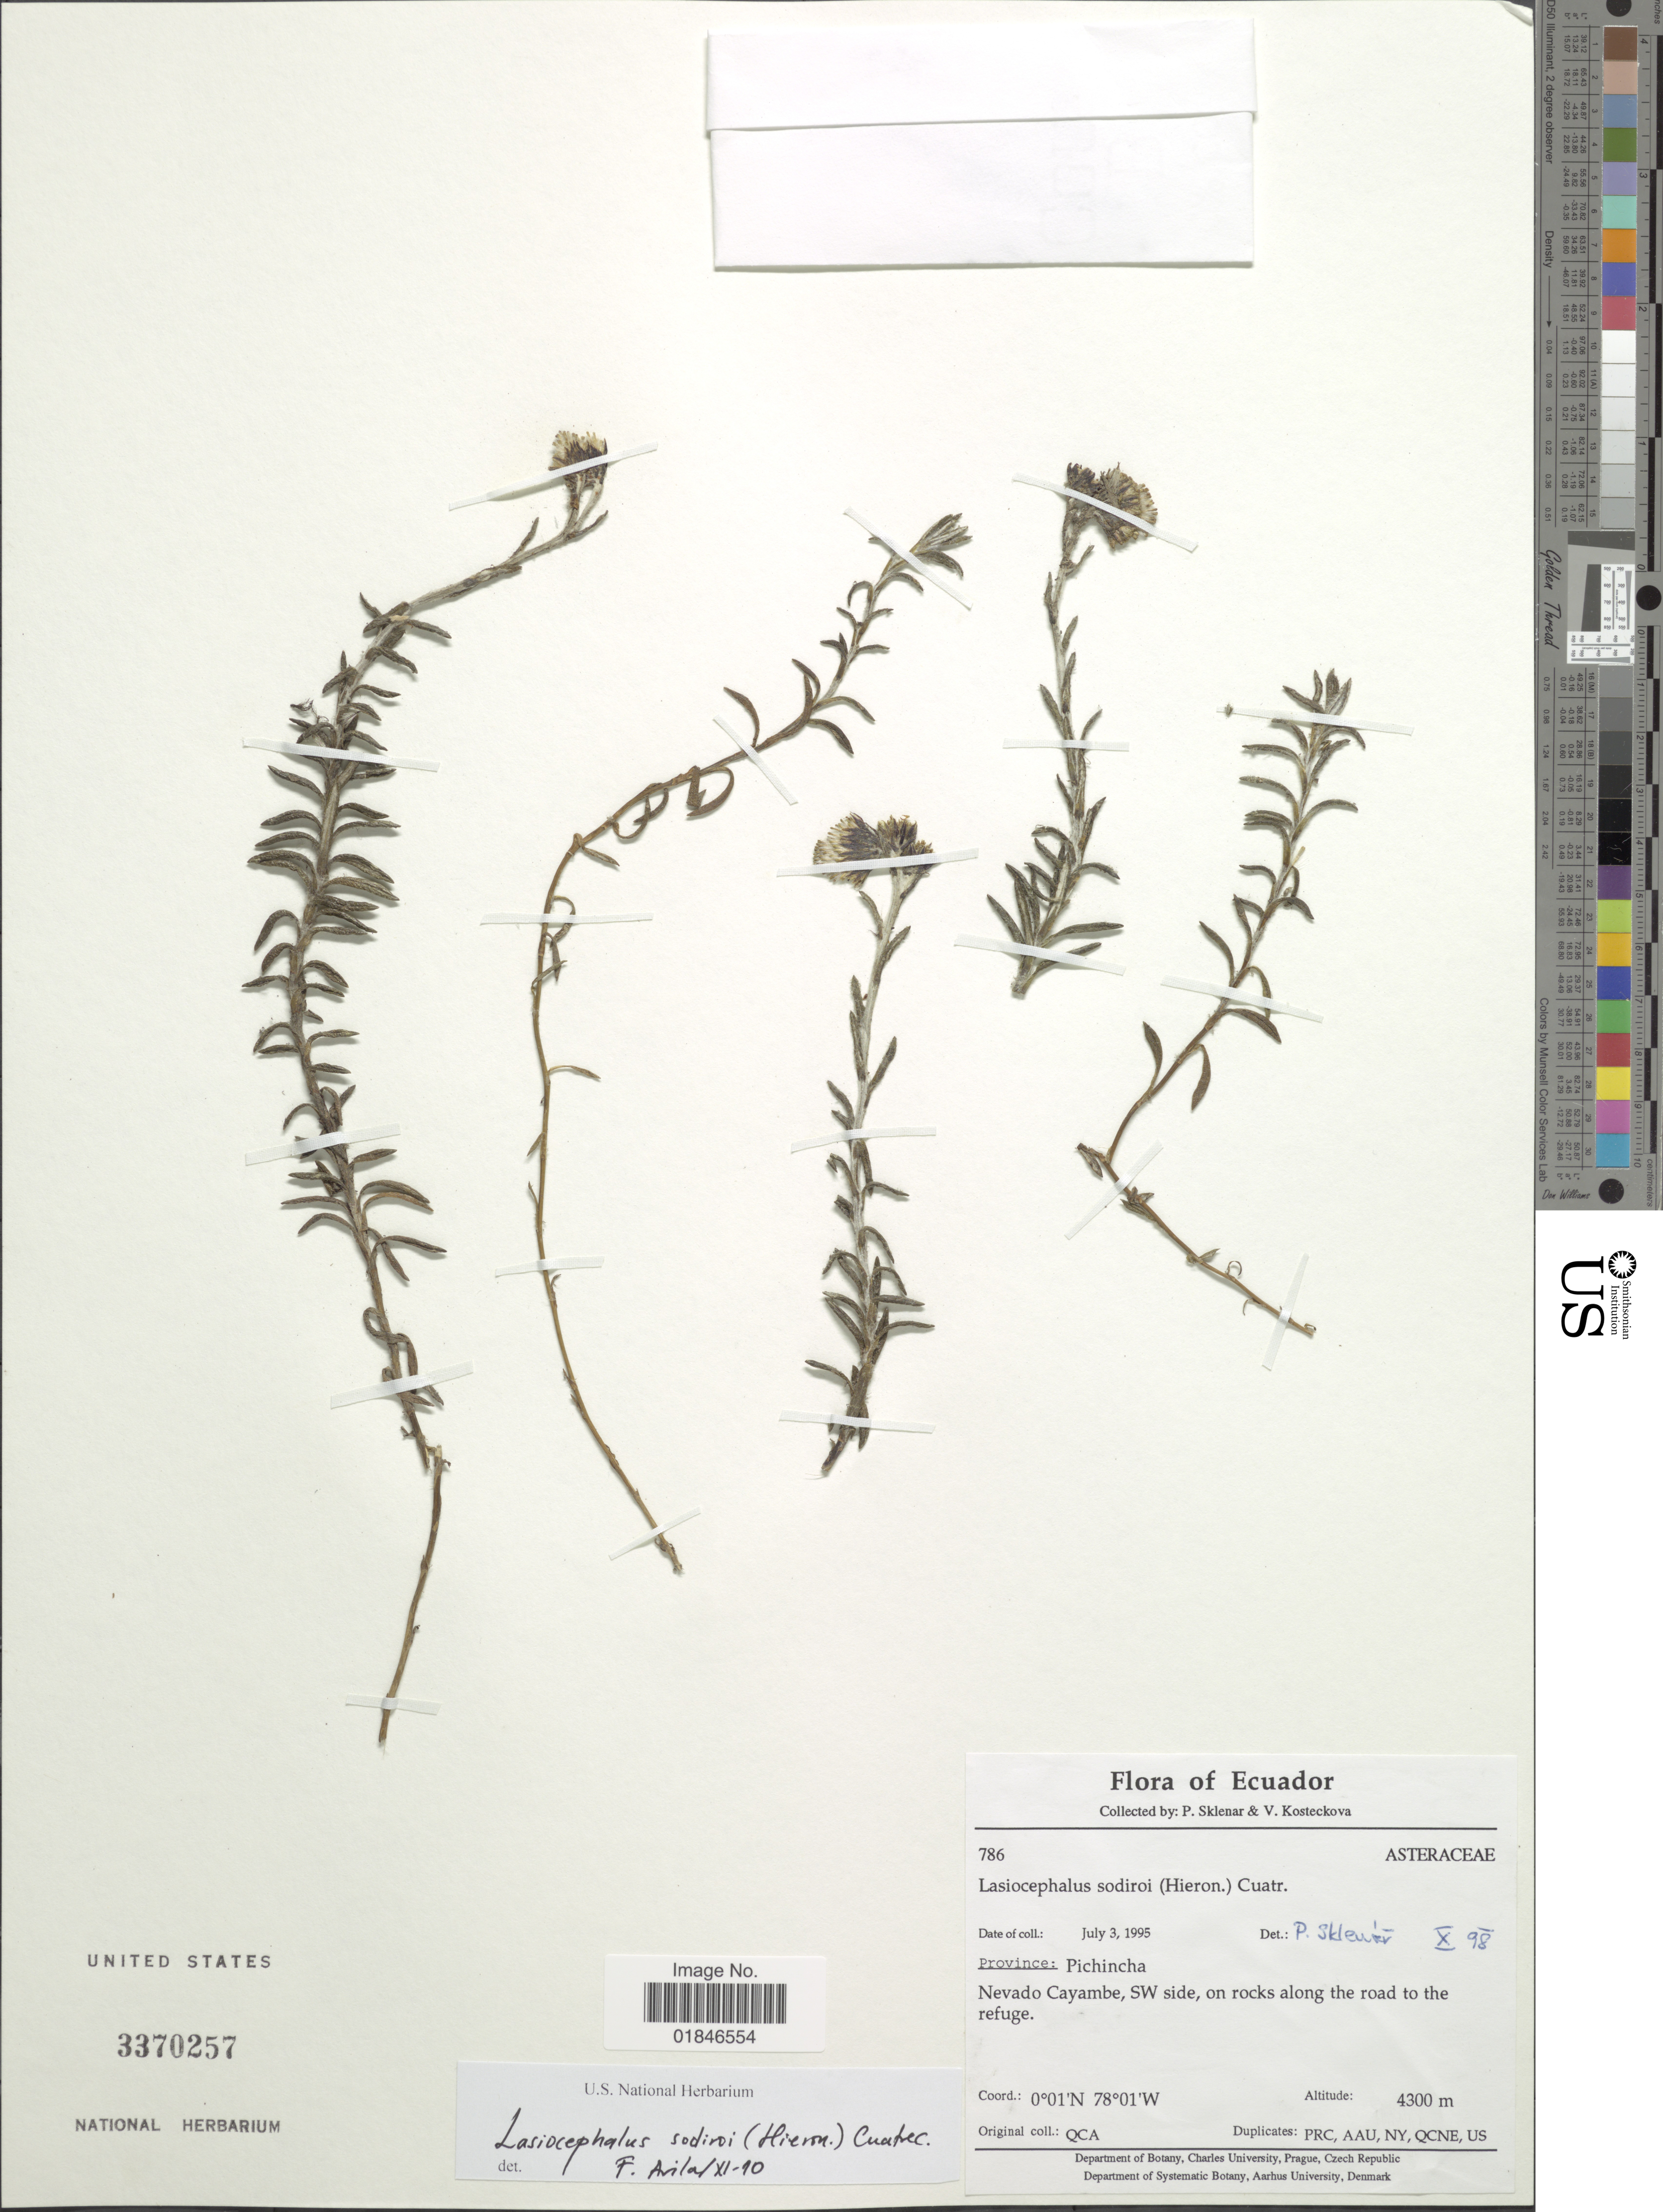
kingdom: Plantae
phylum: Tracheophyta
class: Magnoliopsida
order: Asterales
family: Asteraceae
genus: Senecio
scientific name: Senecio imbaburensis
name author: Sklenár & Marhold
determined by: Salomon, Luciana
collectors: P. Sklenár & V. Kosteckova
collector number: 786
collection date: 1995-07-03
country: Ecuador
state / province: Pichincha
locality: Province: Pichincha. Nevado Cayambe,SW side, on rocks along the road to the refuge.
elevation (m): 4300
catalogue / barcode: US 3370257